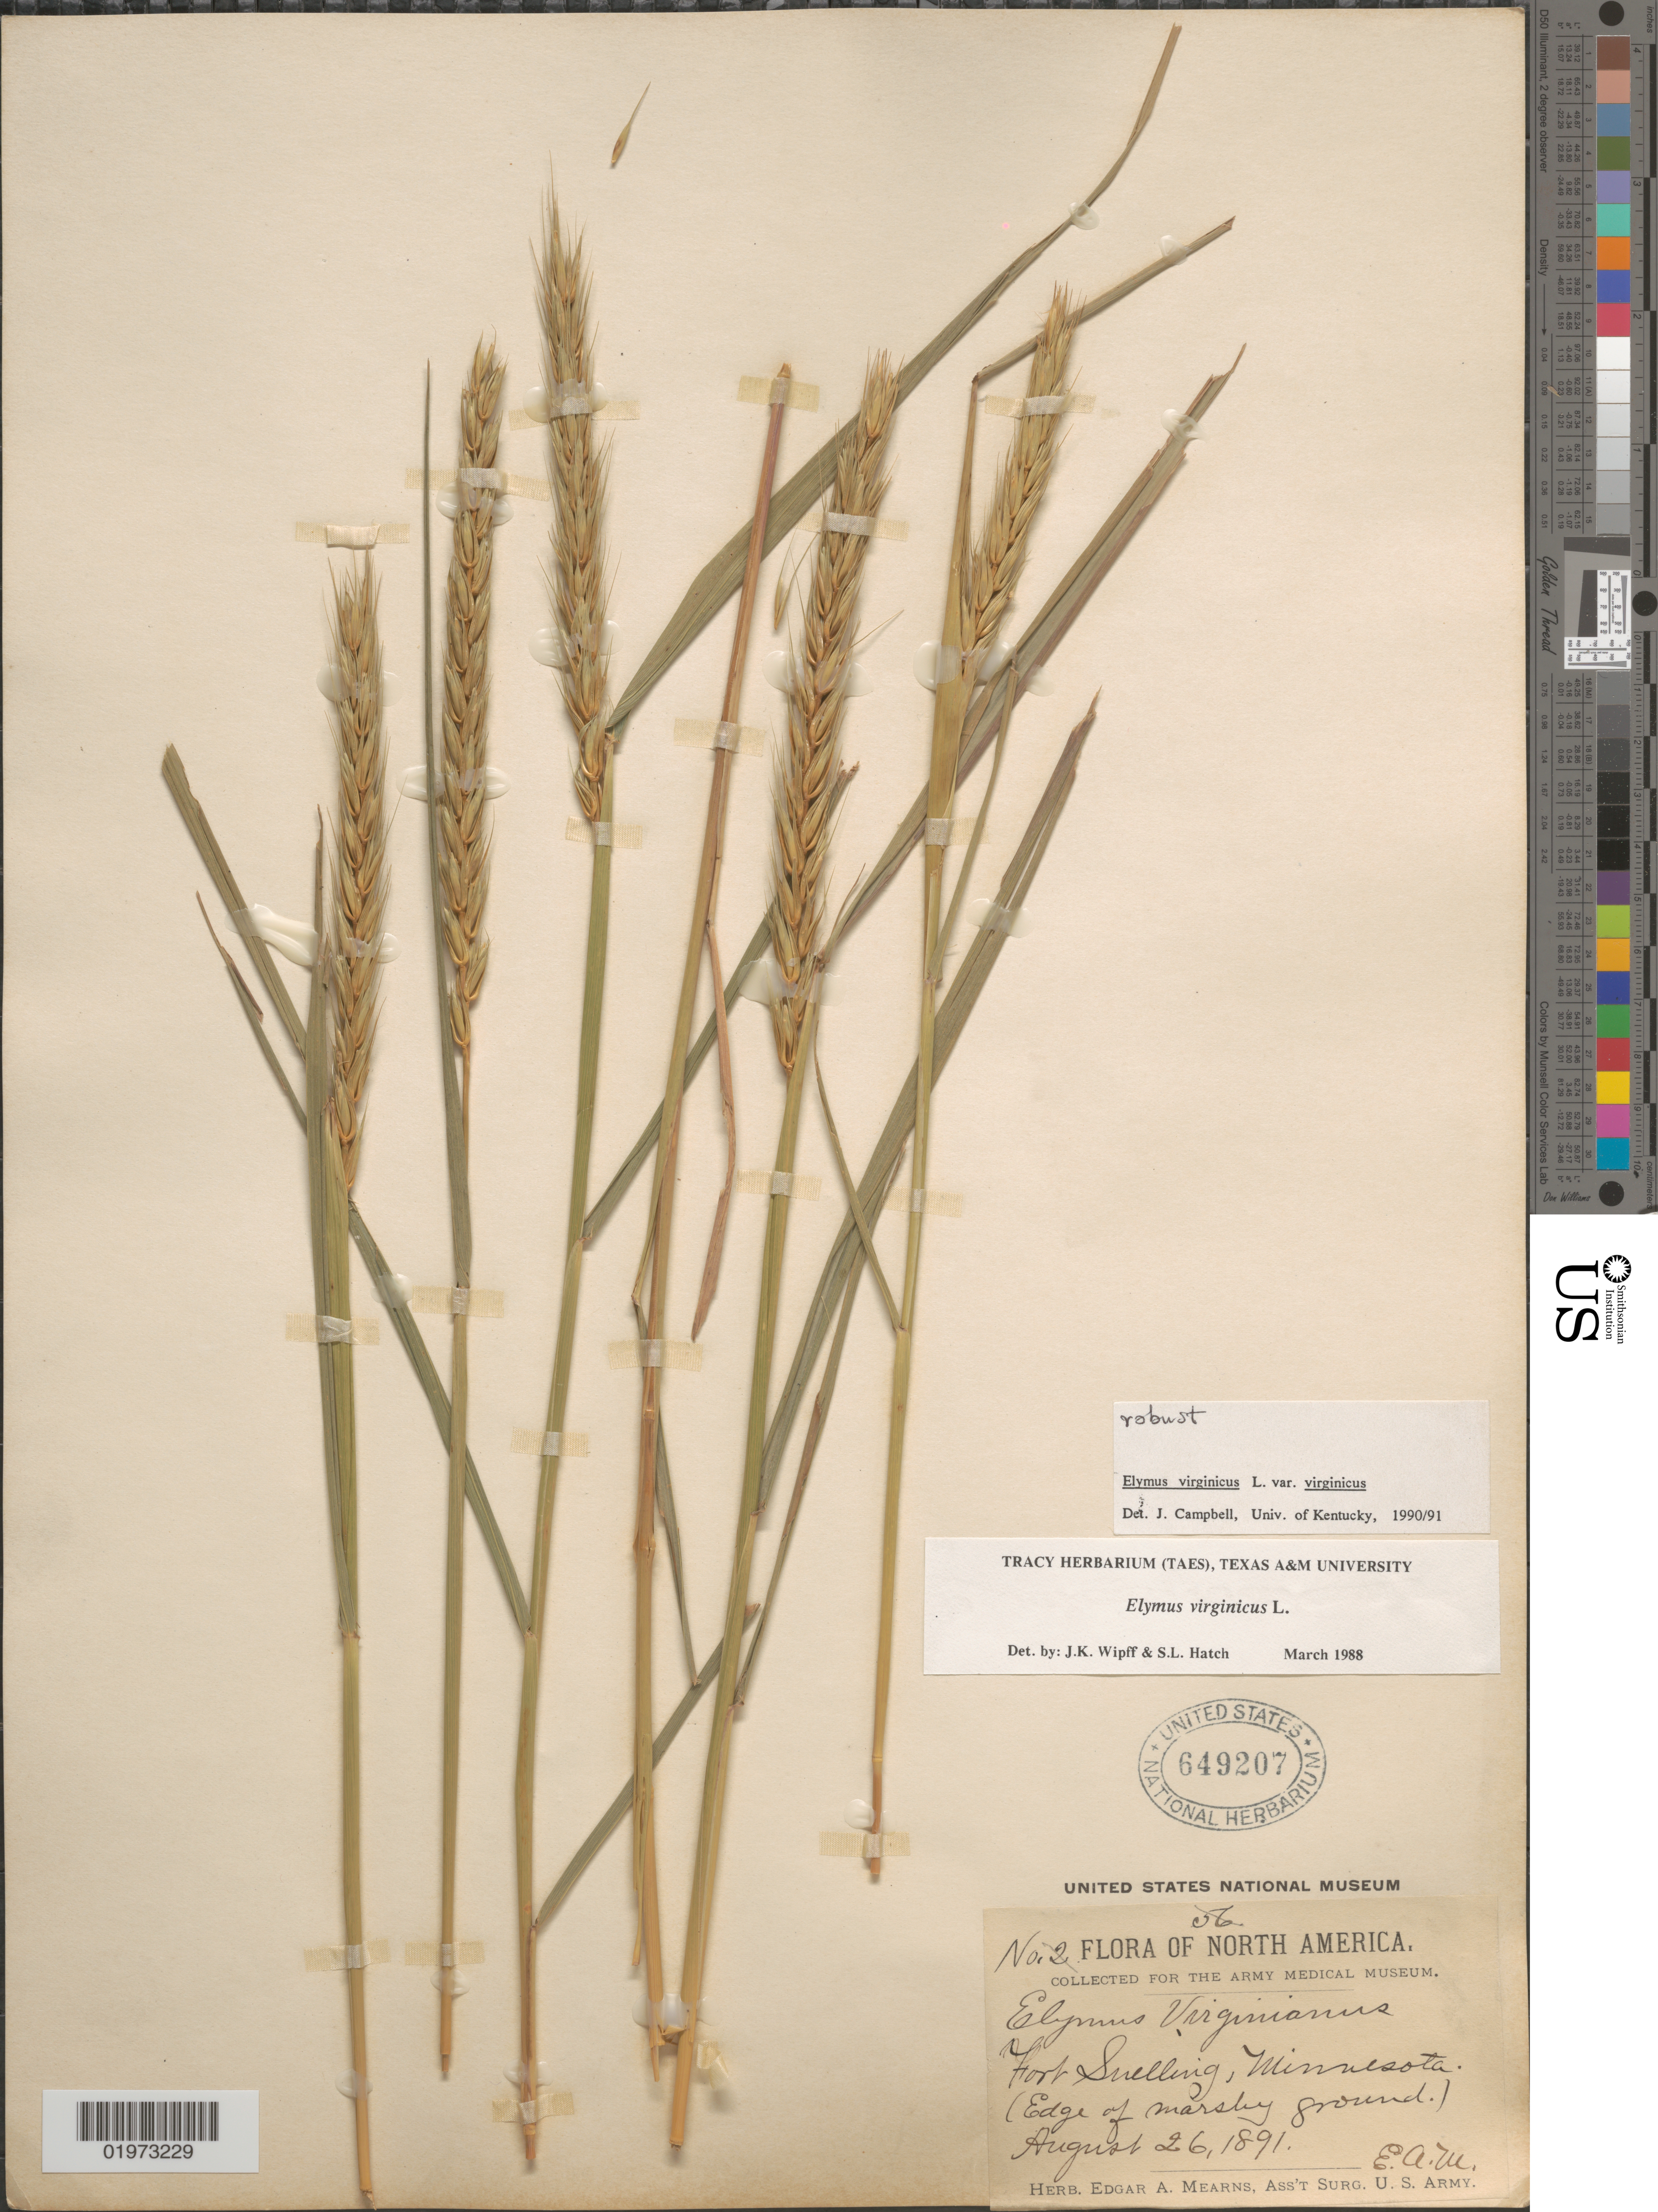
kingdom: Plantae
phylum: Tracheophyta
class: Liliopsida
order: Poales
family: Poaceae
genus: Elymus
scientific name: Elymus virginicus var. virginicus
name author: L.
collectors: E. A. Mearns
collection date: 1891-08-26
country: United States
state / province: Minnesota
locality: Fort Snelling.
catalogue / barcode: US 649207